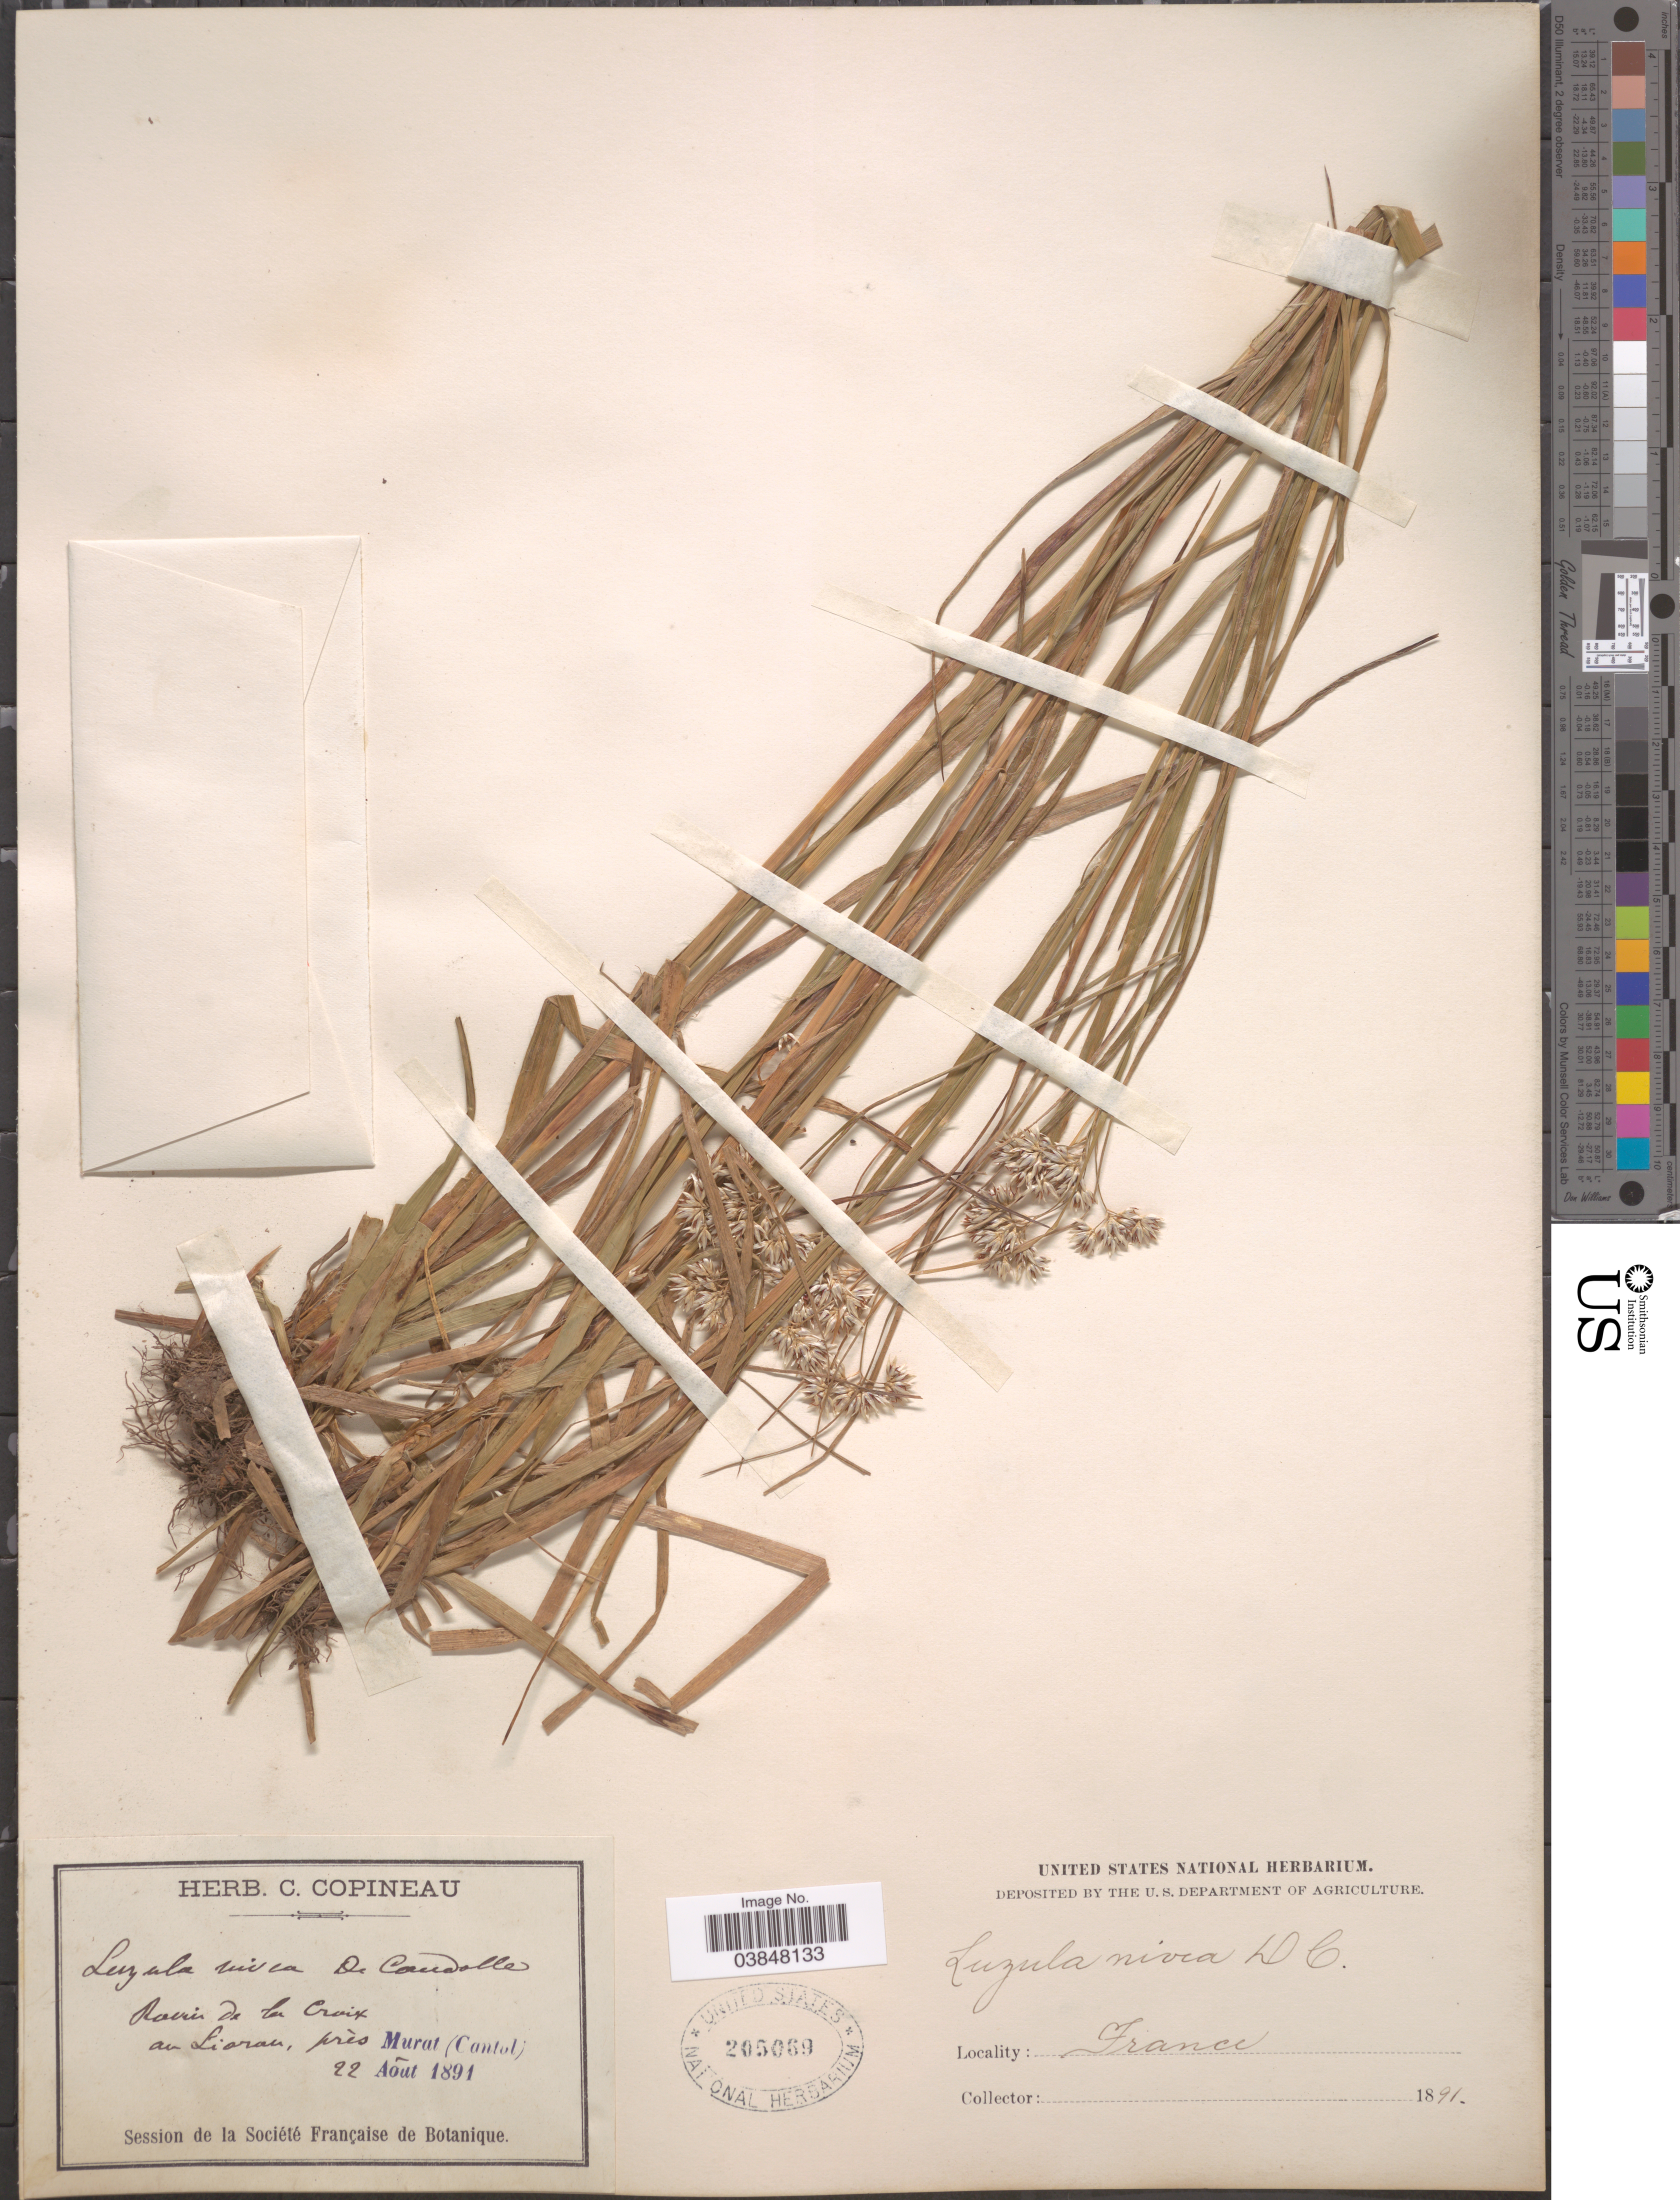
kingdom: Plantae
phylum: Tracheophyta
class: Liliopsida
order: Poales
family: Juncaceae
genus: Luzula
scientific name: Luzula nivea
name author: (L.) DC.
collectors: ex herb. C. Copineau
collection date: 1891-08-22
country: France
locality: Ravin de la Croix au Lioran, près Murat (Cantol).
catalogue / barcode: US 205069